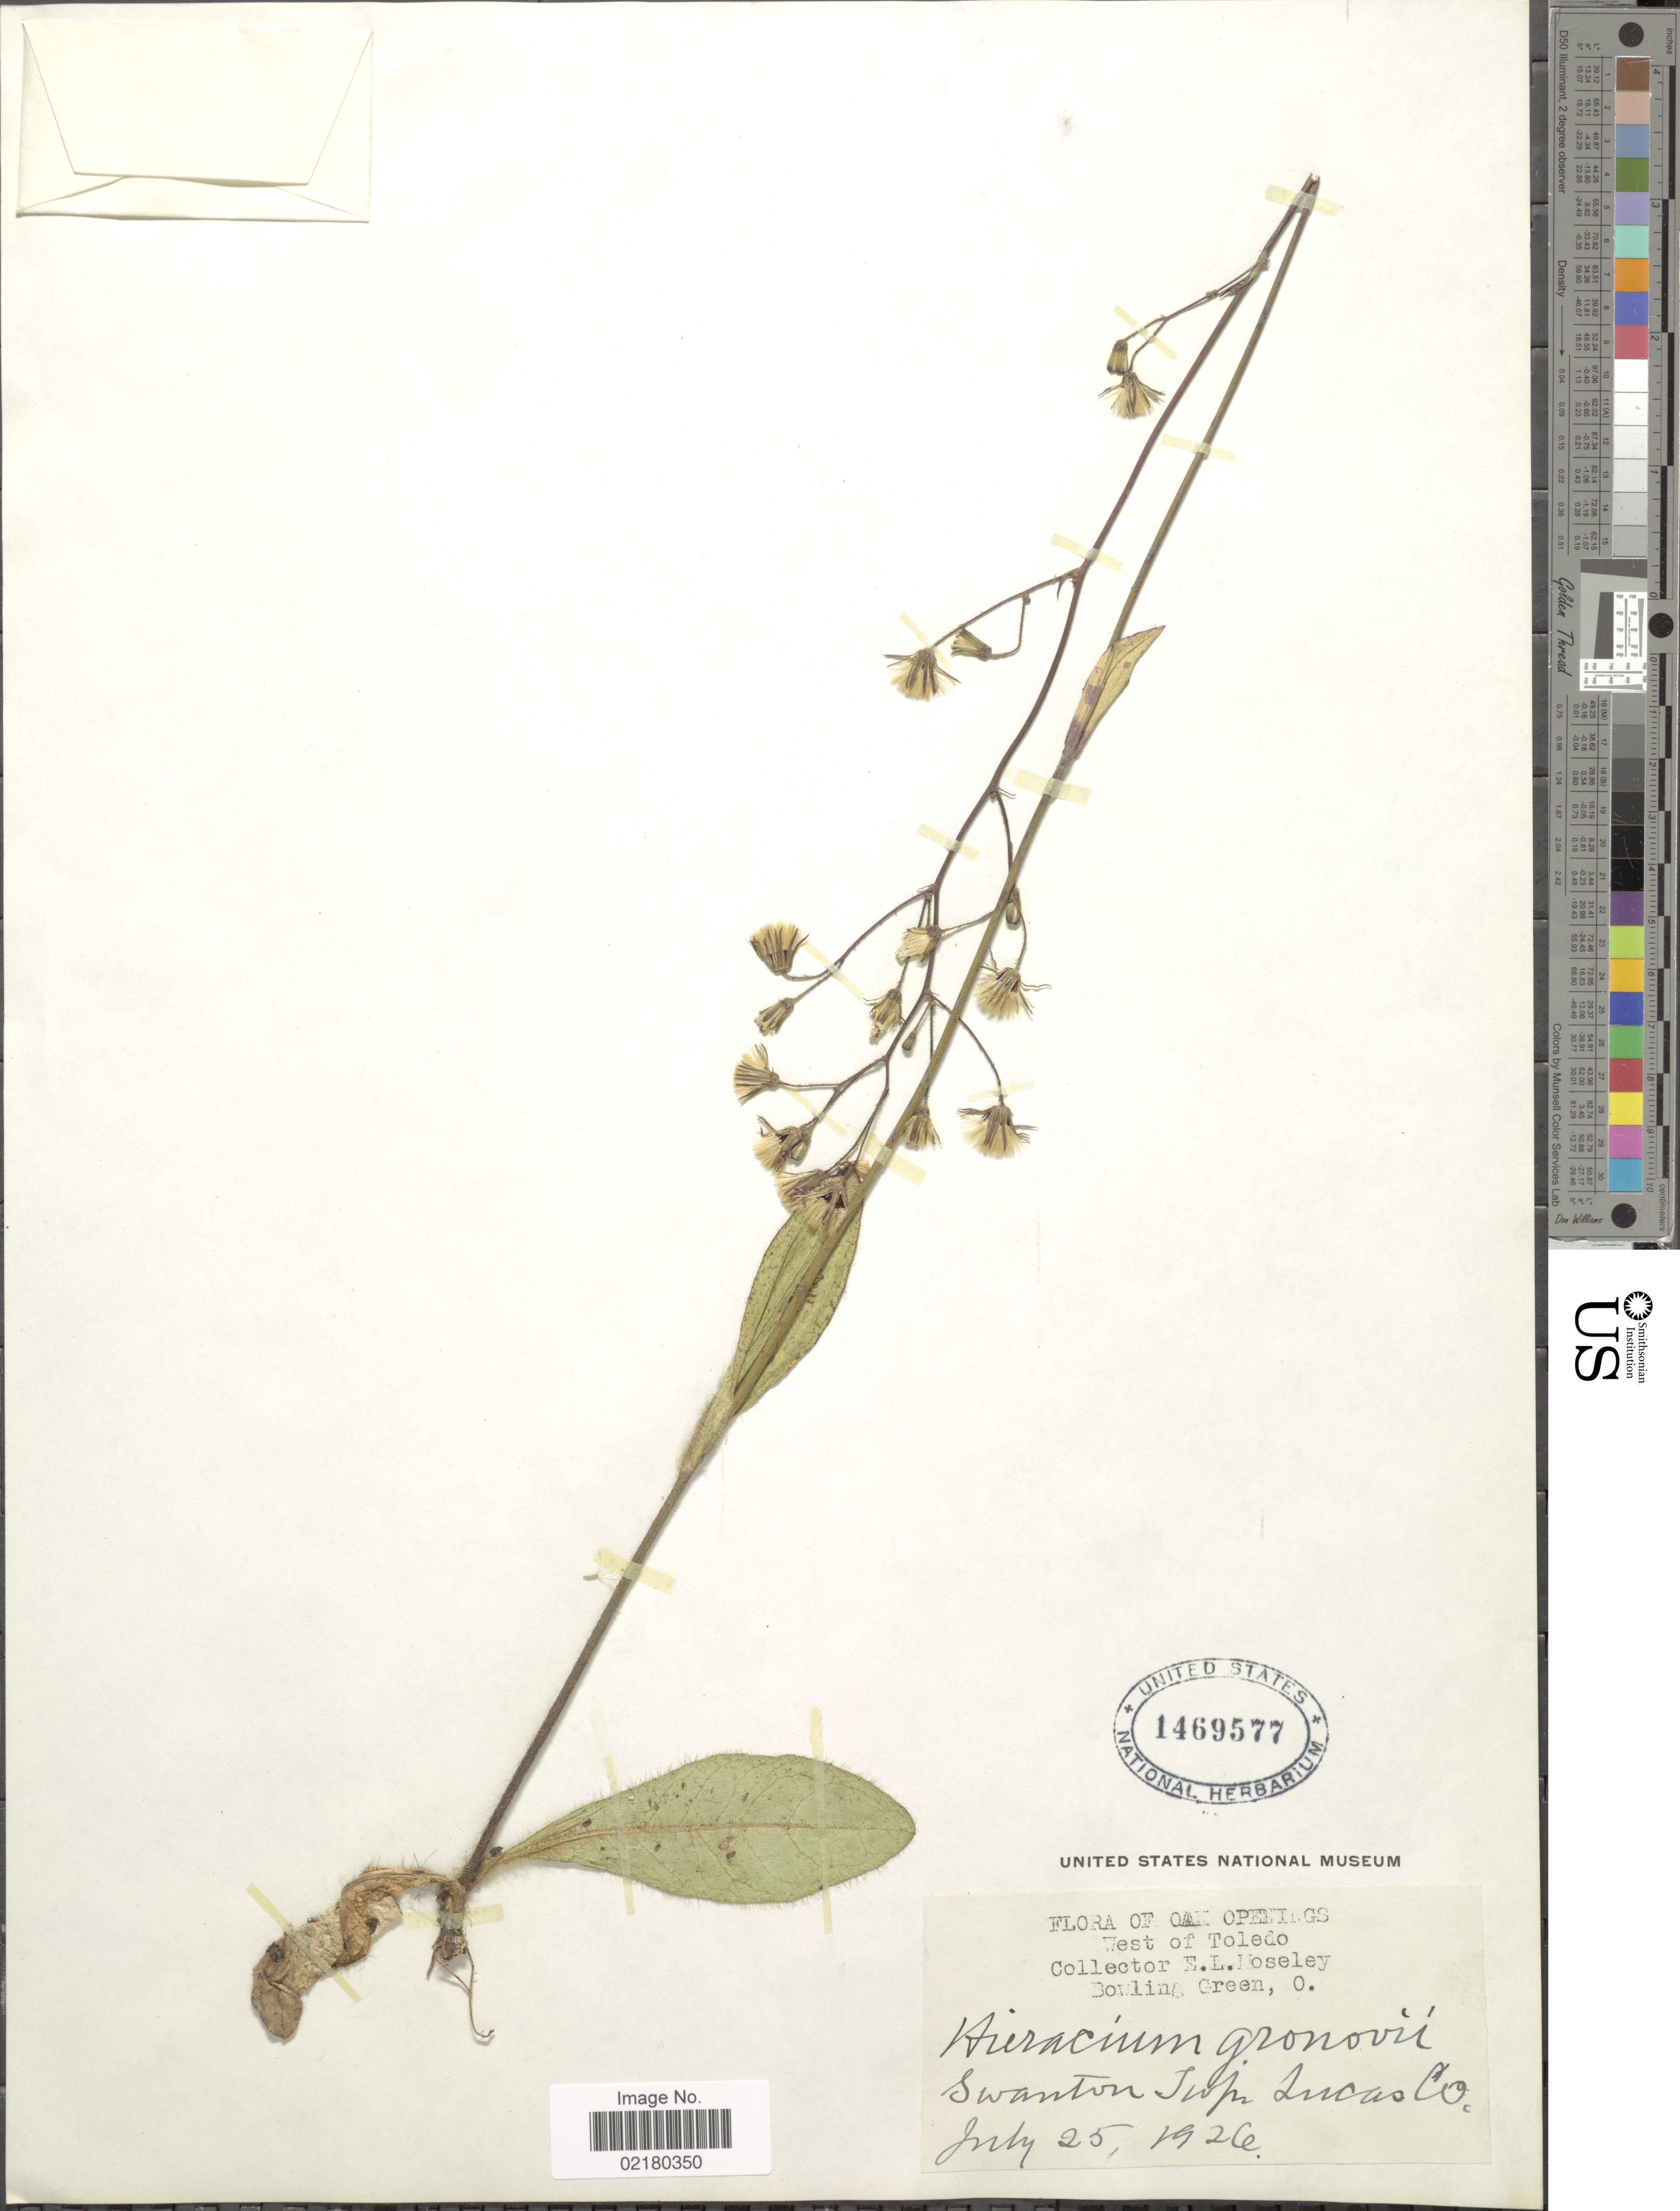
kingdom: Plantae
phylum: Tracheophyta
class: Magnoliopsida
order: Asterales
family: Asteraceae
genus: Hieracium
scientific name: Hieracium gronovii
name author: L.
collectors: E. Moseley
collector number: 25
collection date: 1926-07-07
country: United States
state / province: Ohio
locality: Oak Openings, west of Toledo, Bowling Green, Swanton Twp Lucas Co.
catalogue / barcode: US 1469577